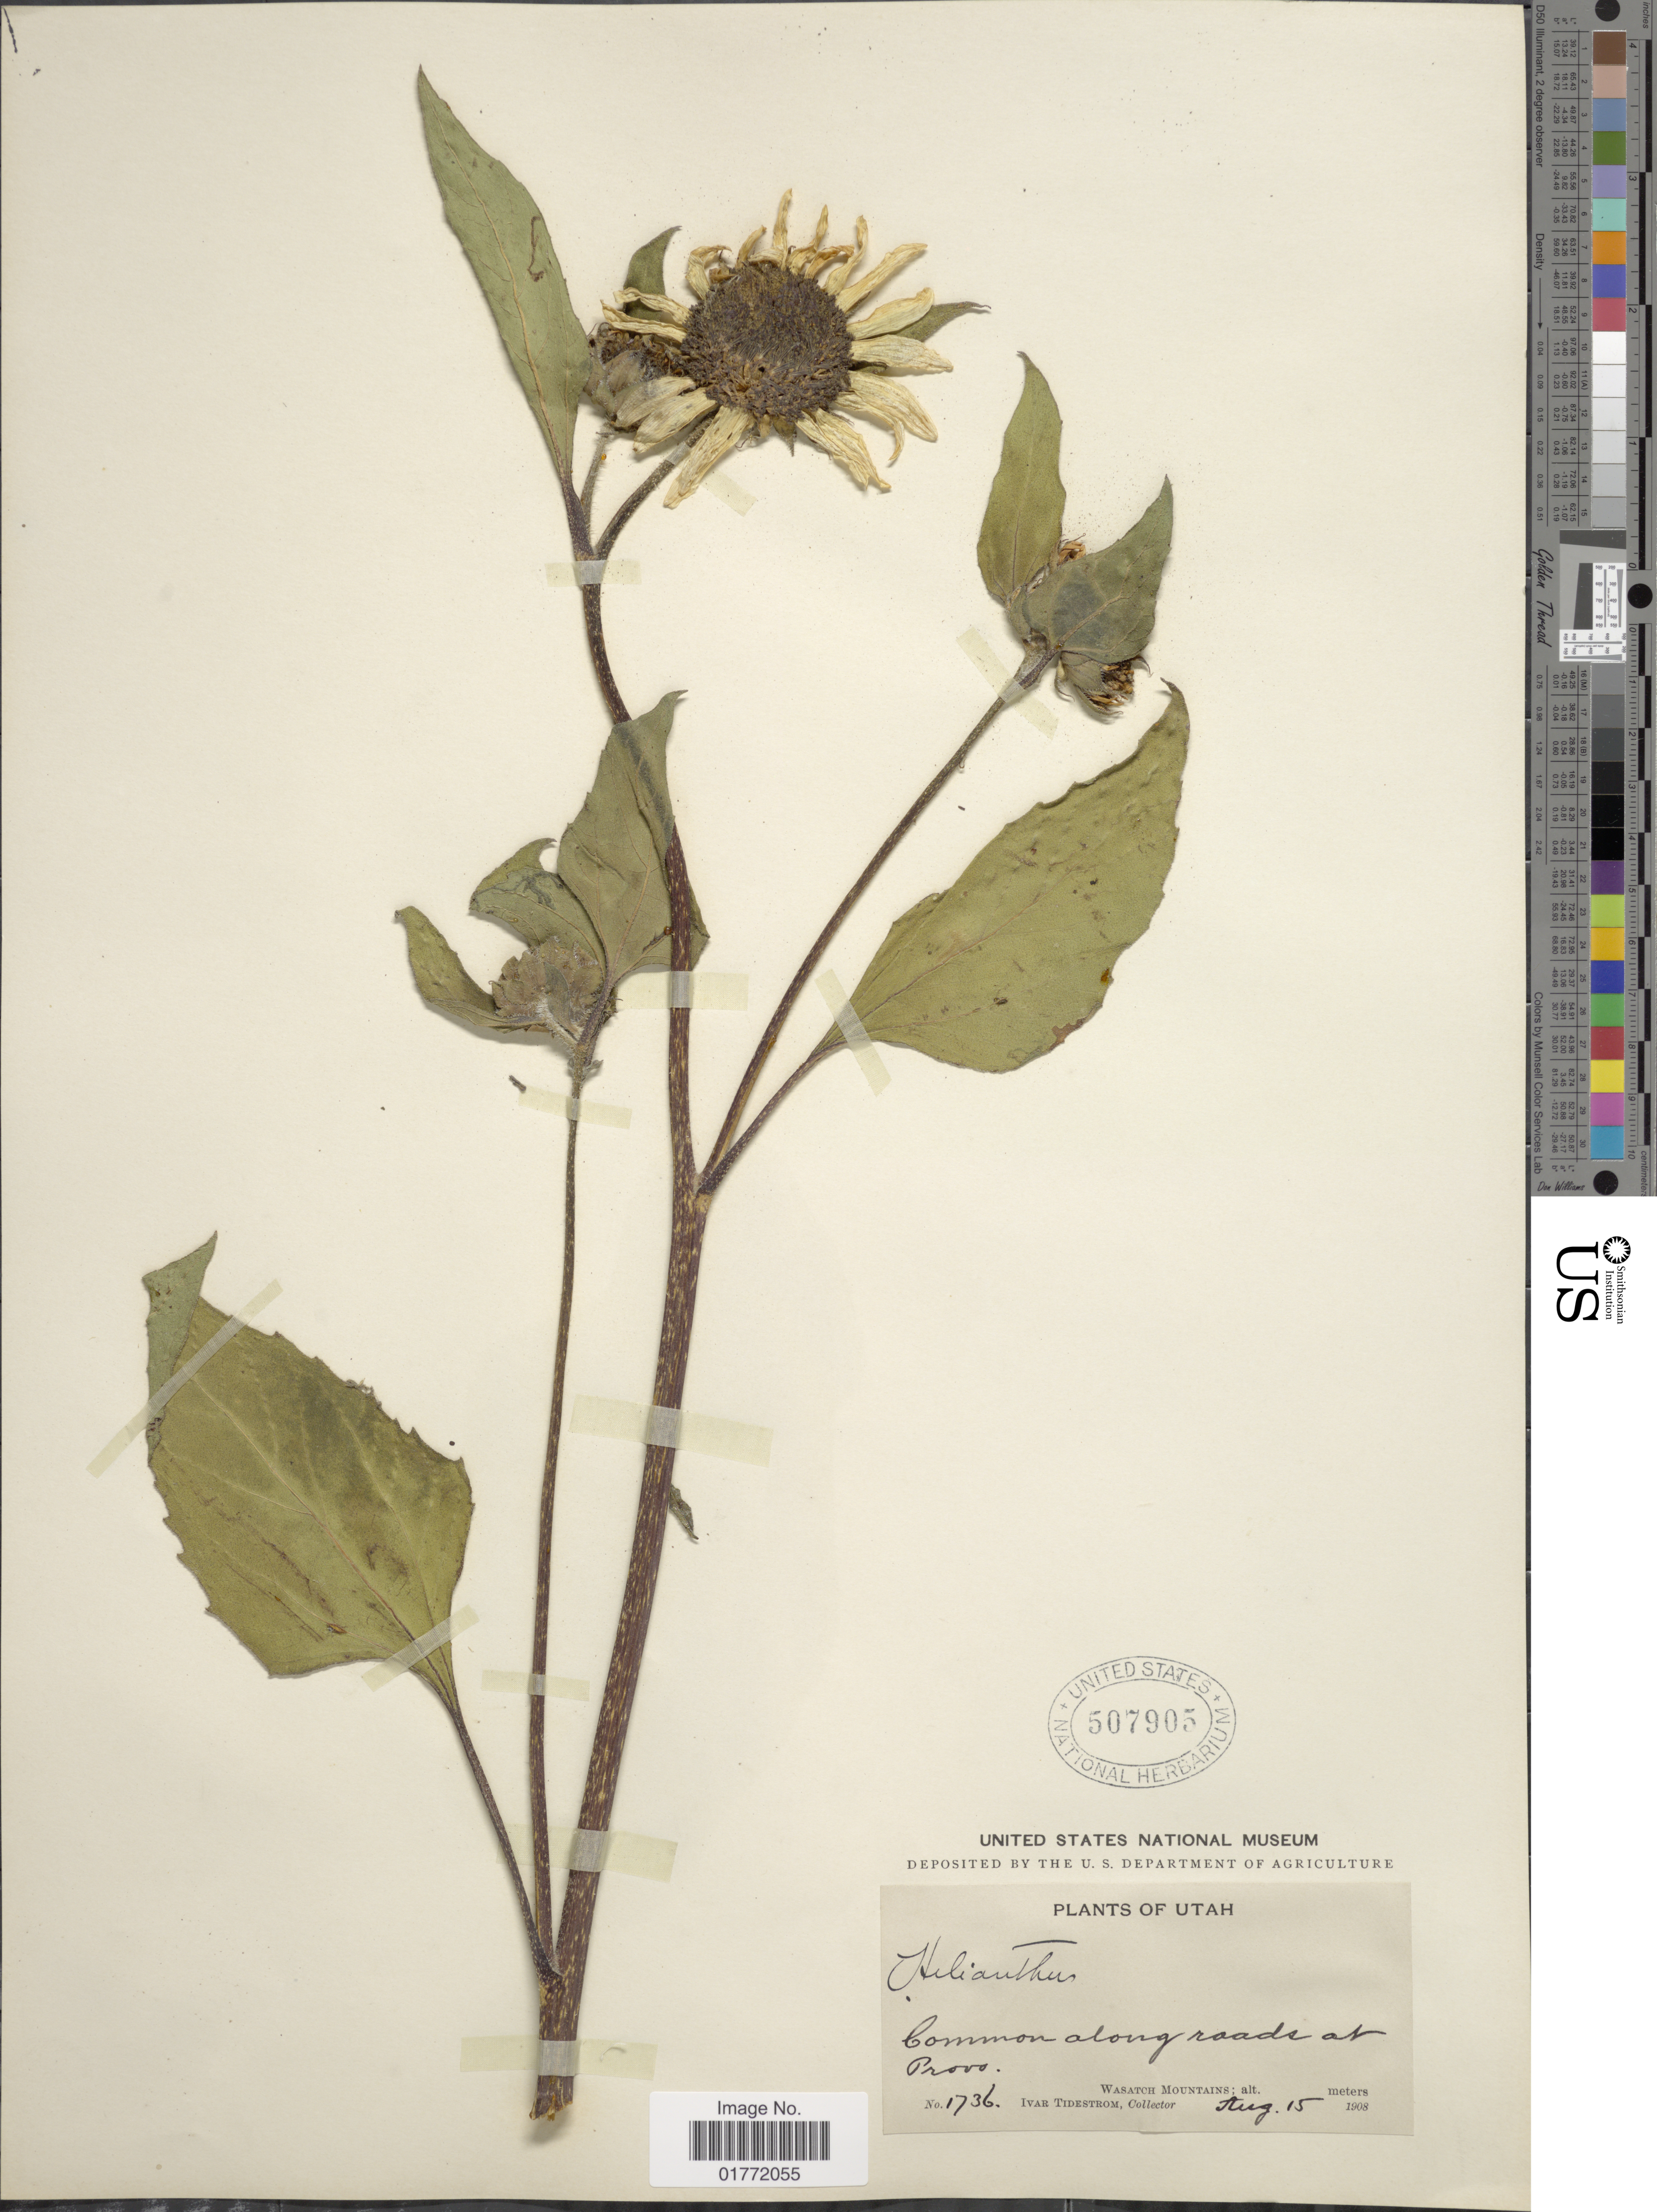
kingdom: Plantae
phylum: Tracheophyta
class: Magnoliopsida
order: Asterales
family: Asteraceae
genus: Helianthus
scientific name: Helianthus sp.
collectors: I. F. Tidestrom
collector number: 1736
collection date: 1908-08-15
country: United States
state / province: Utah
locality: Common along roads at Provo, Wasatch Mountains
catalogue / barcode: US 507905